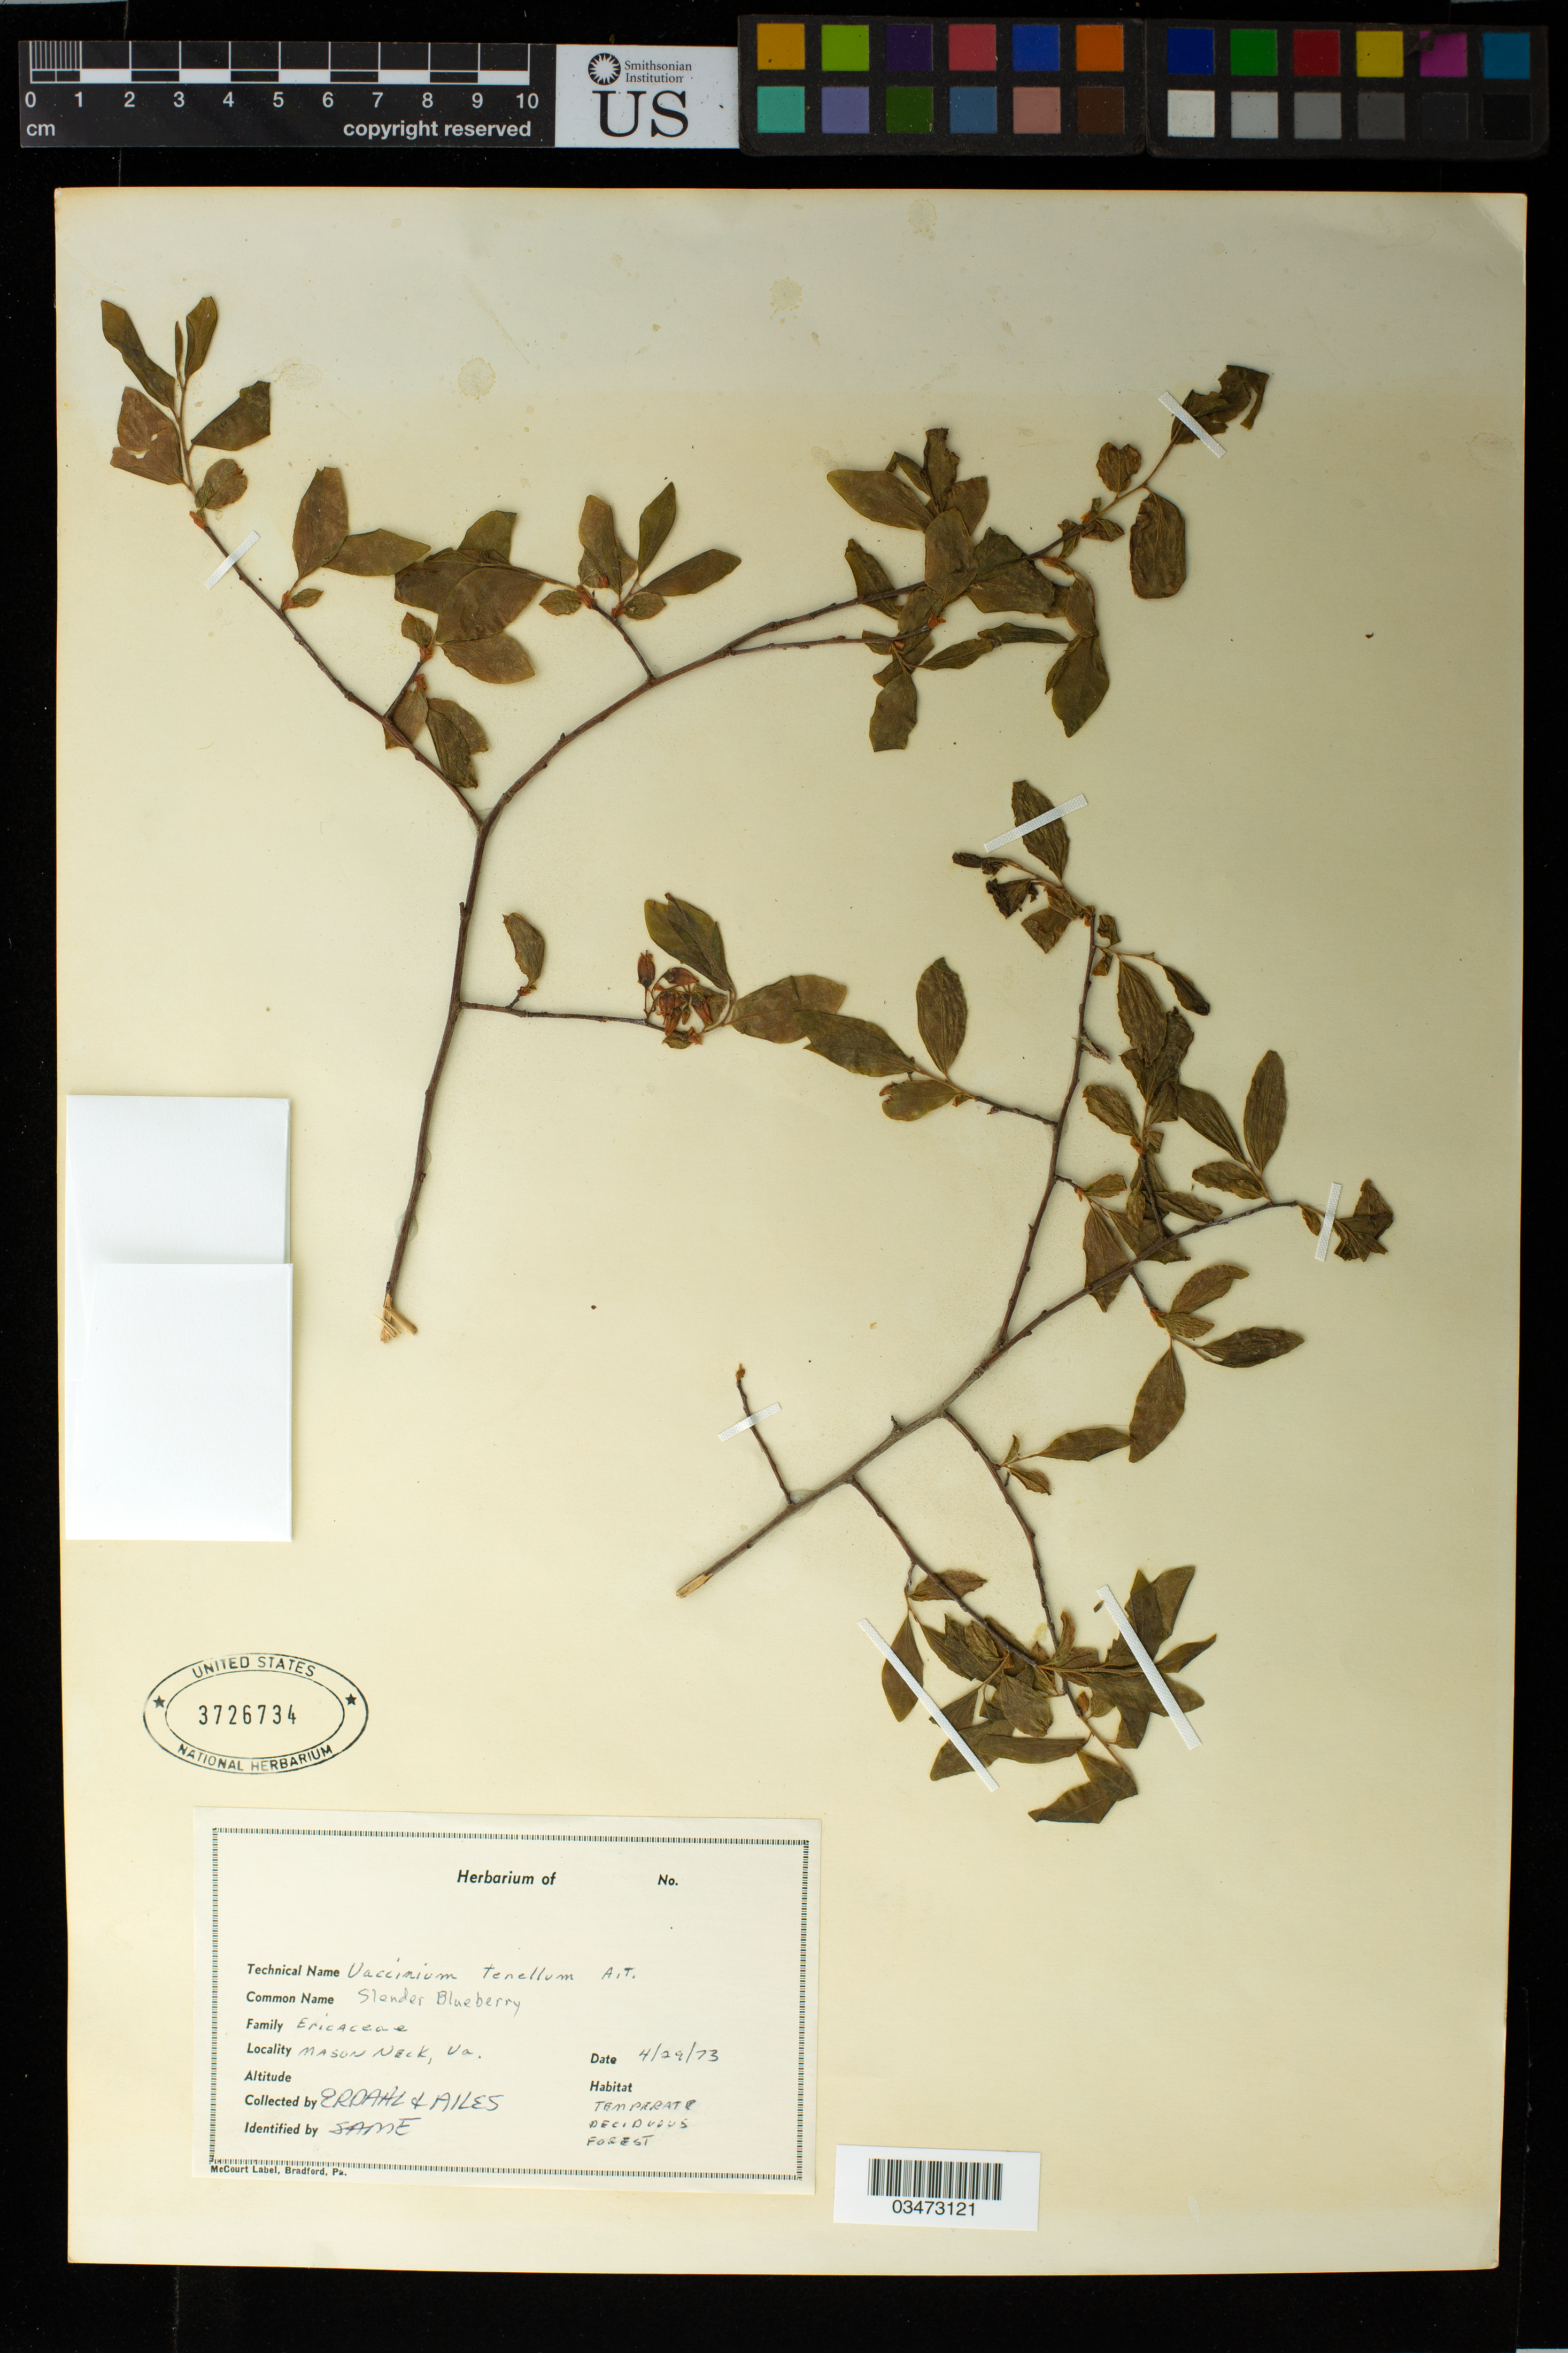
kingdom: Plantae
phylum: Tracheophyta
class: Magnoliopsida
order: Ericales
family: Ericaceae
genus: Vaccinium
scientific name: Vaccinium sp.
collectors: E. Erdahl & J. Ailes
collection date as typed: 29 Apr 1973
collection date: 1973-04-29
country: United States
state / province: Virginia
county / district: Fairfax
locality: Mason Neck, Va.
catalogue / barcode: US 3726734